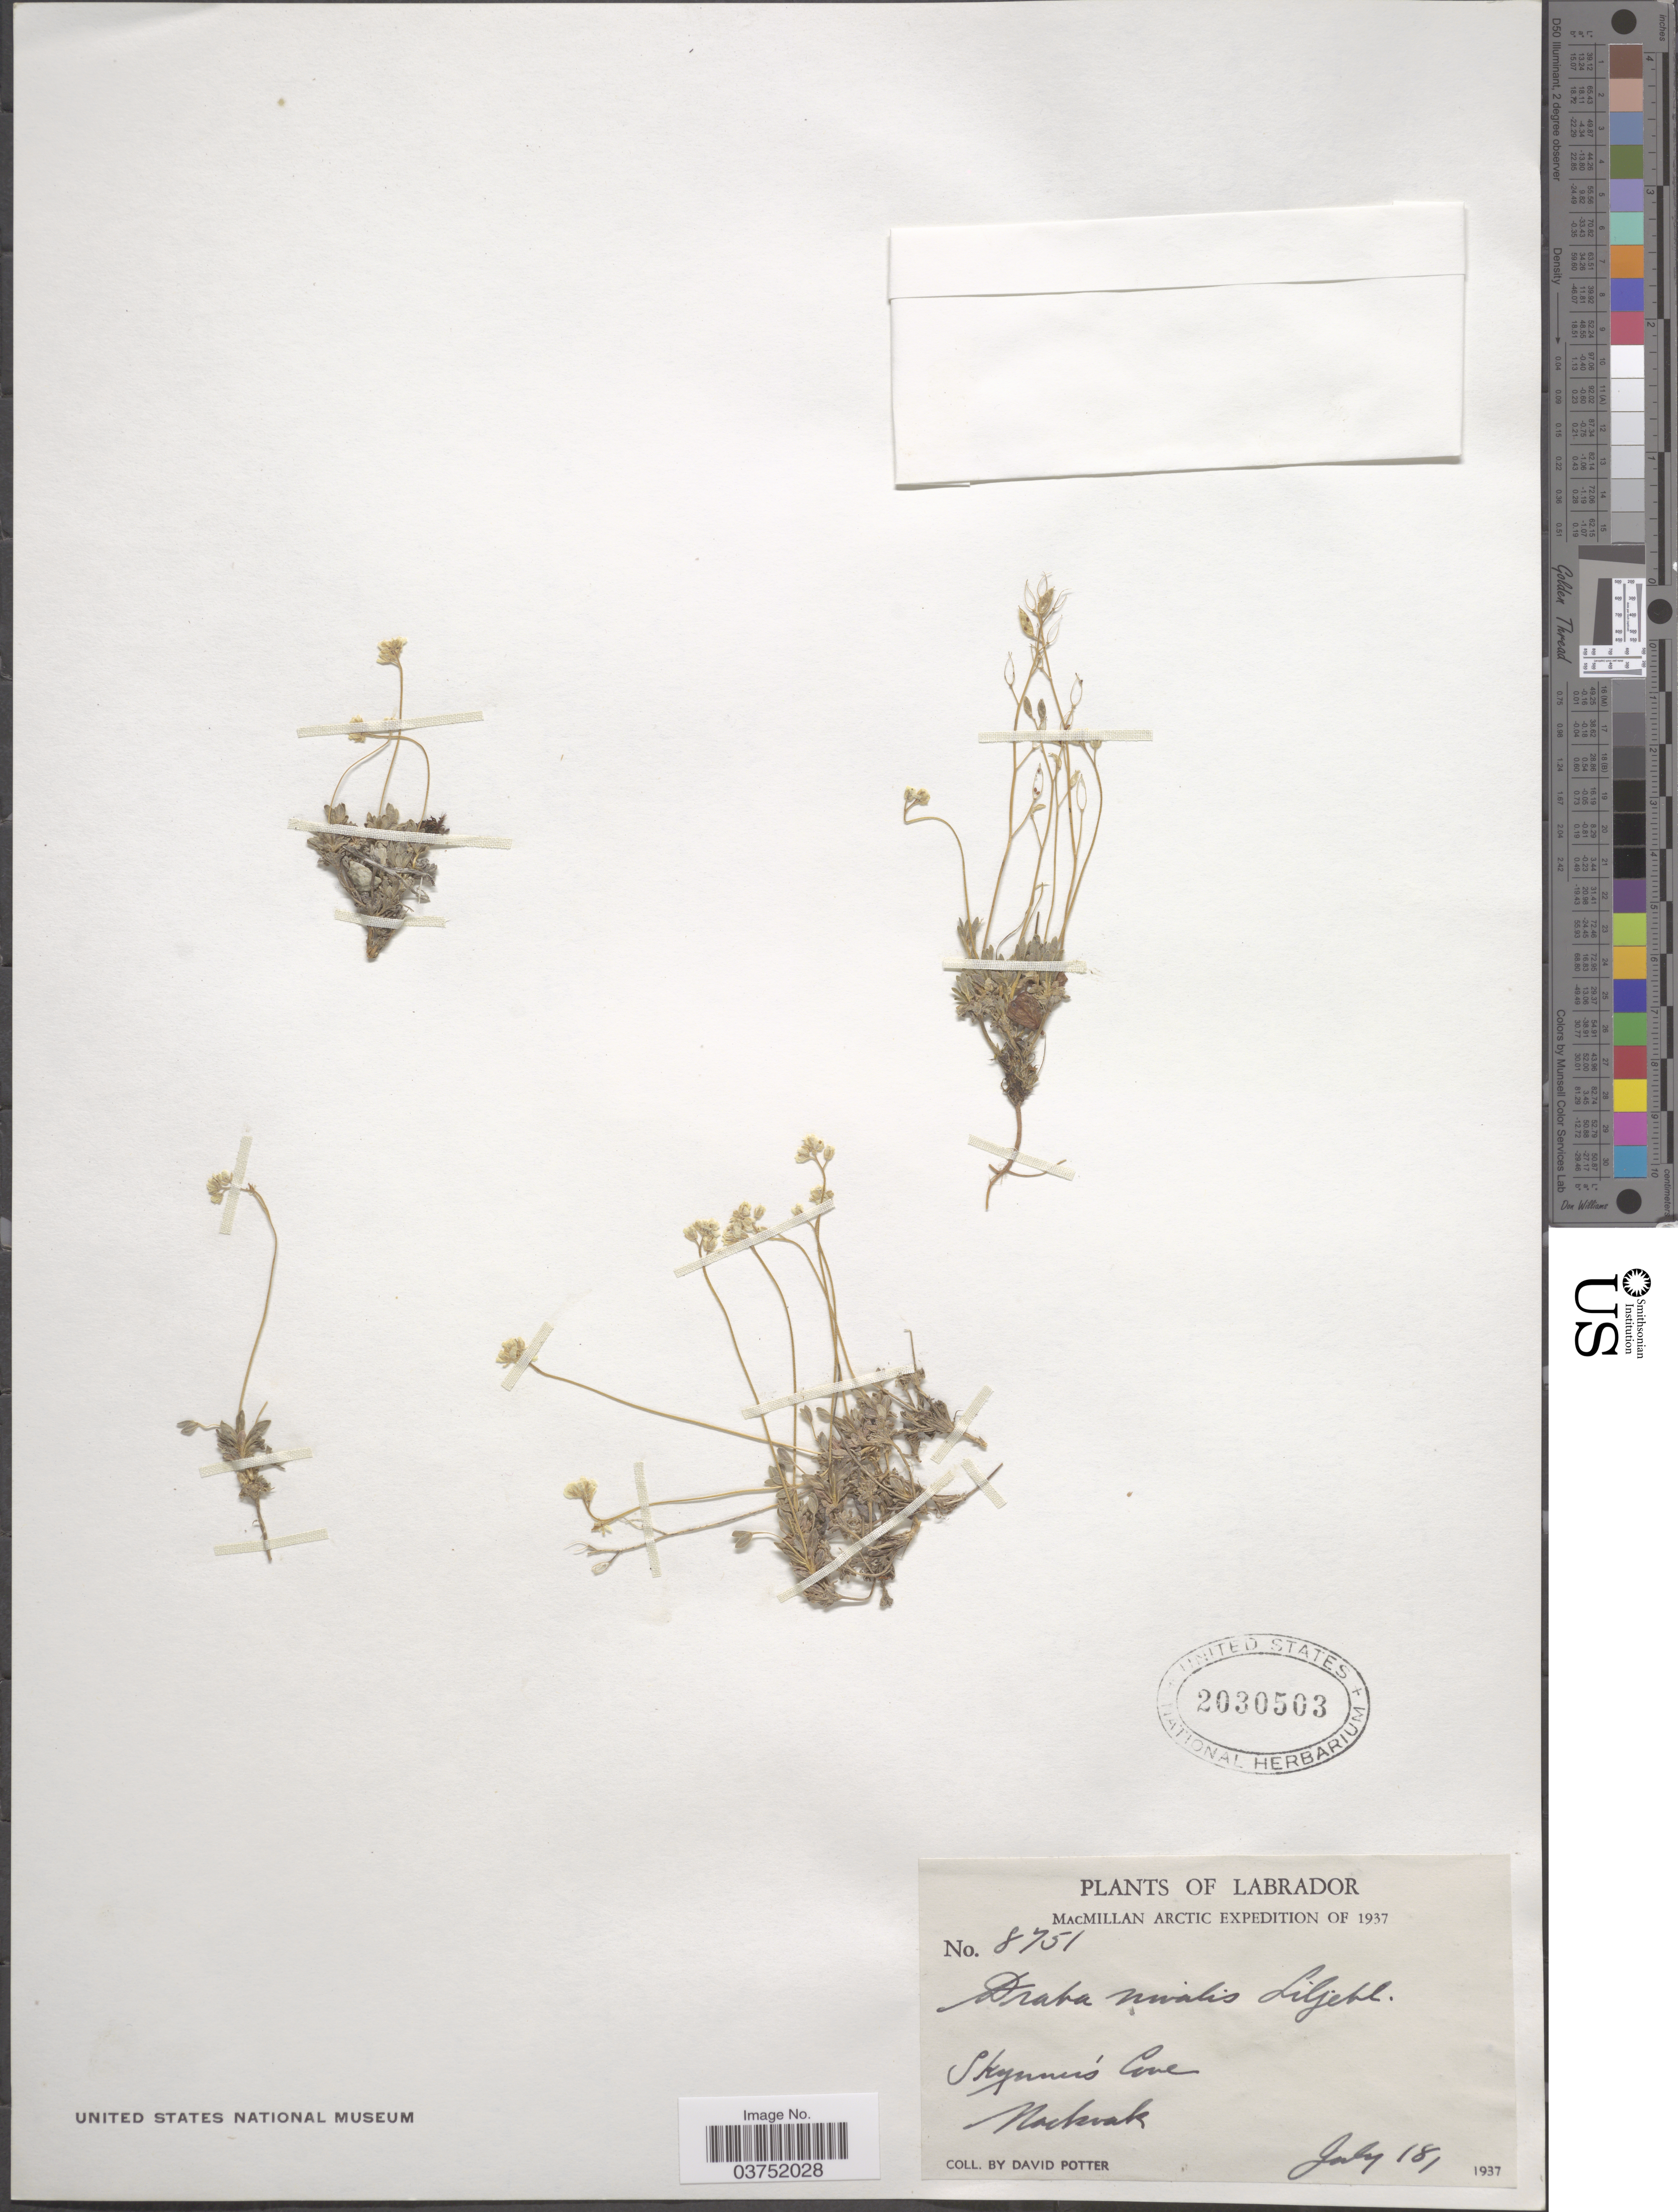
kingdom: Plantae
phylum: Tracheophyta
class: Magnoliopsida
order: Brassicales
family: Brassicaceae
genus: Draba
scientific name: Draba nivalis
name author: Lilj.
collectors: D. Potter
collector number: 8751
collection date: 1937-07-18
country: Canada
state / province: Newfoundland and Labrador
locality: Labrador. Arctic. Skynners' Cove. Nachvak.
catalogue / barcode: US 2030503